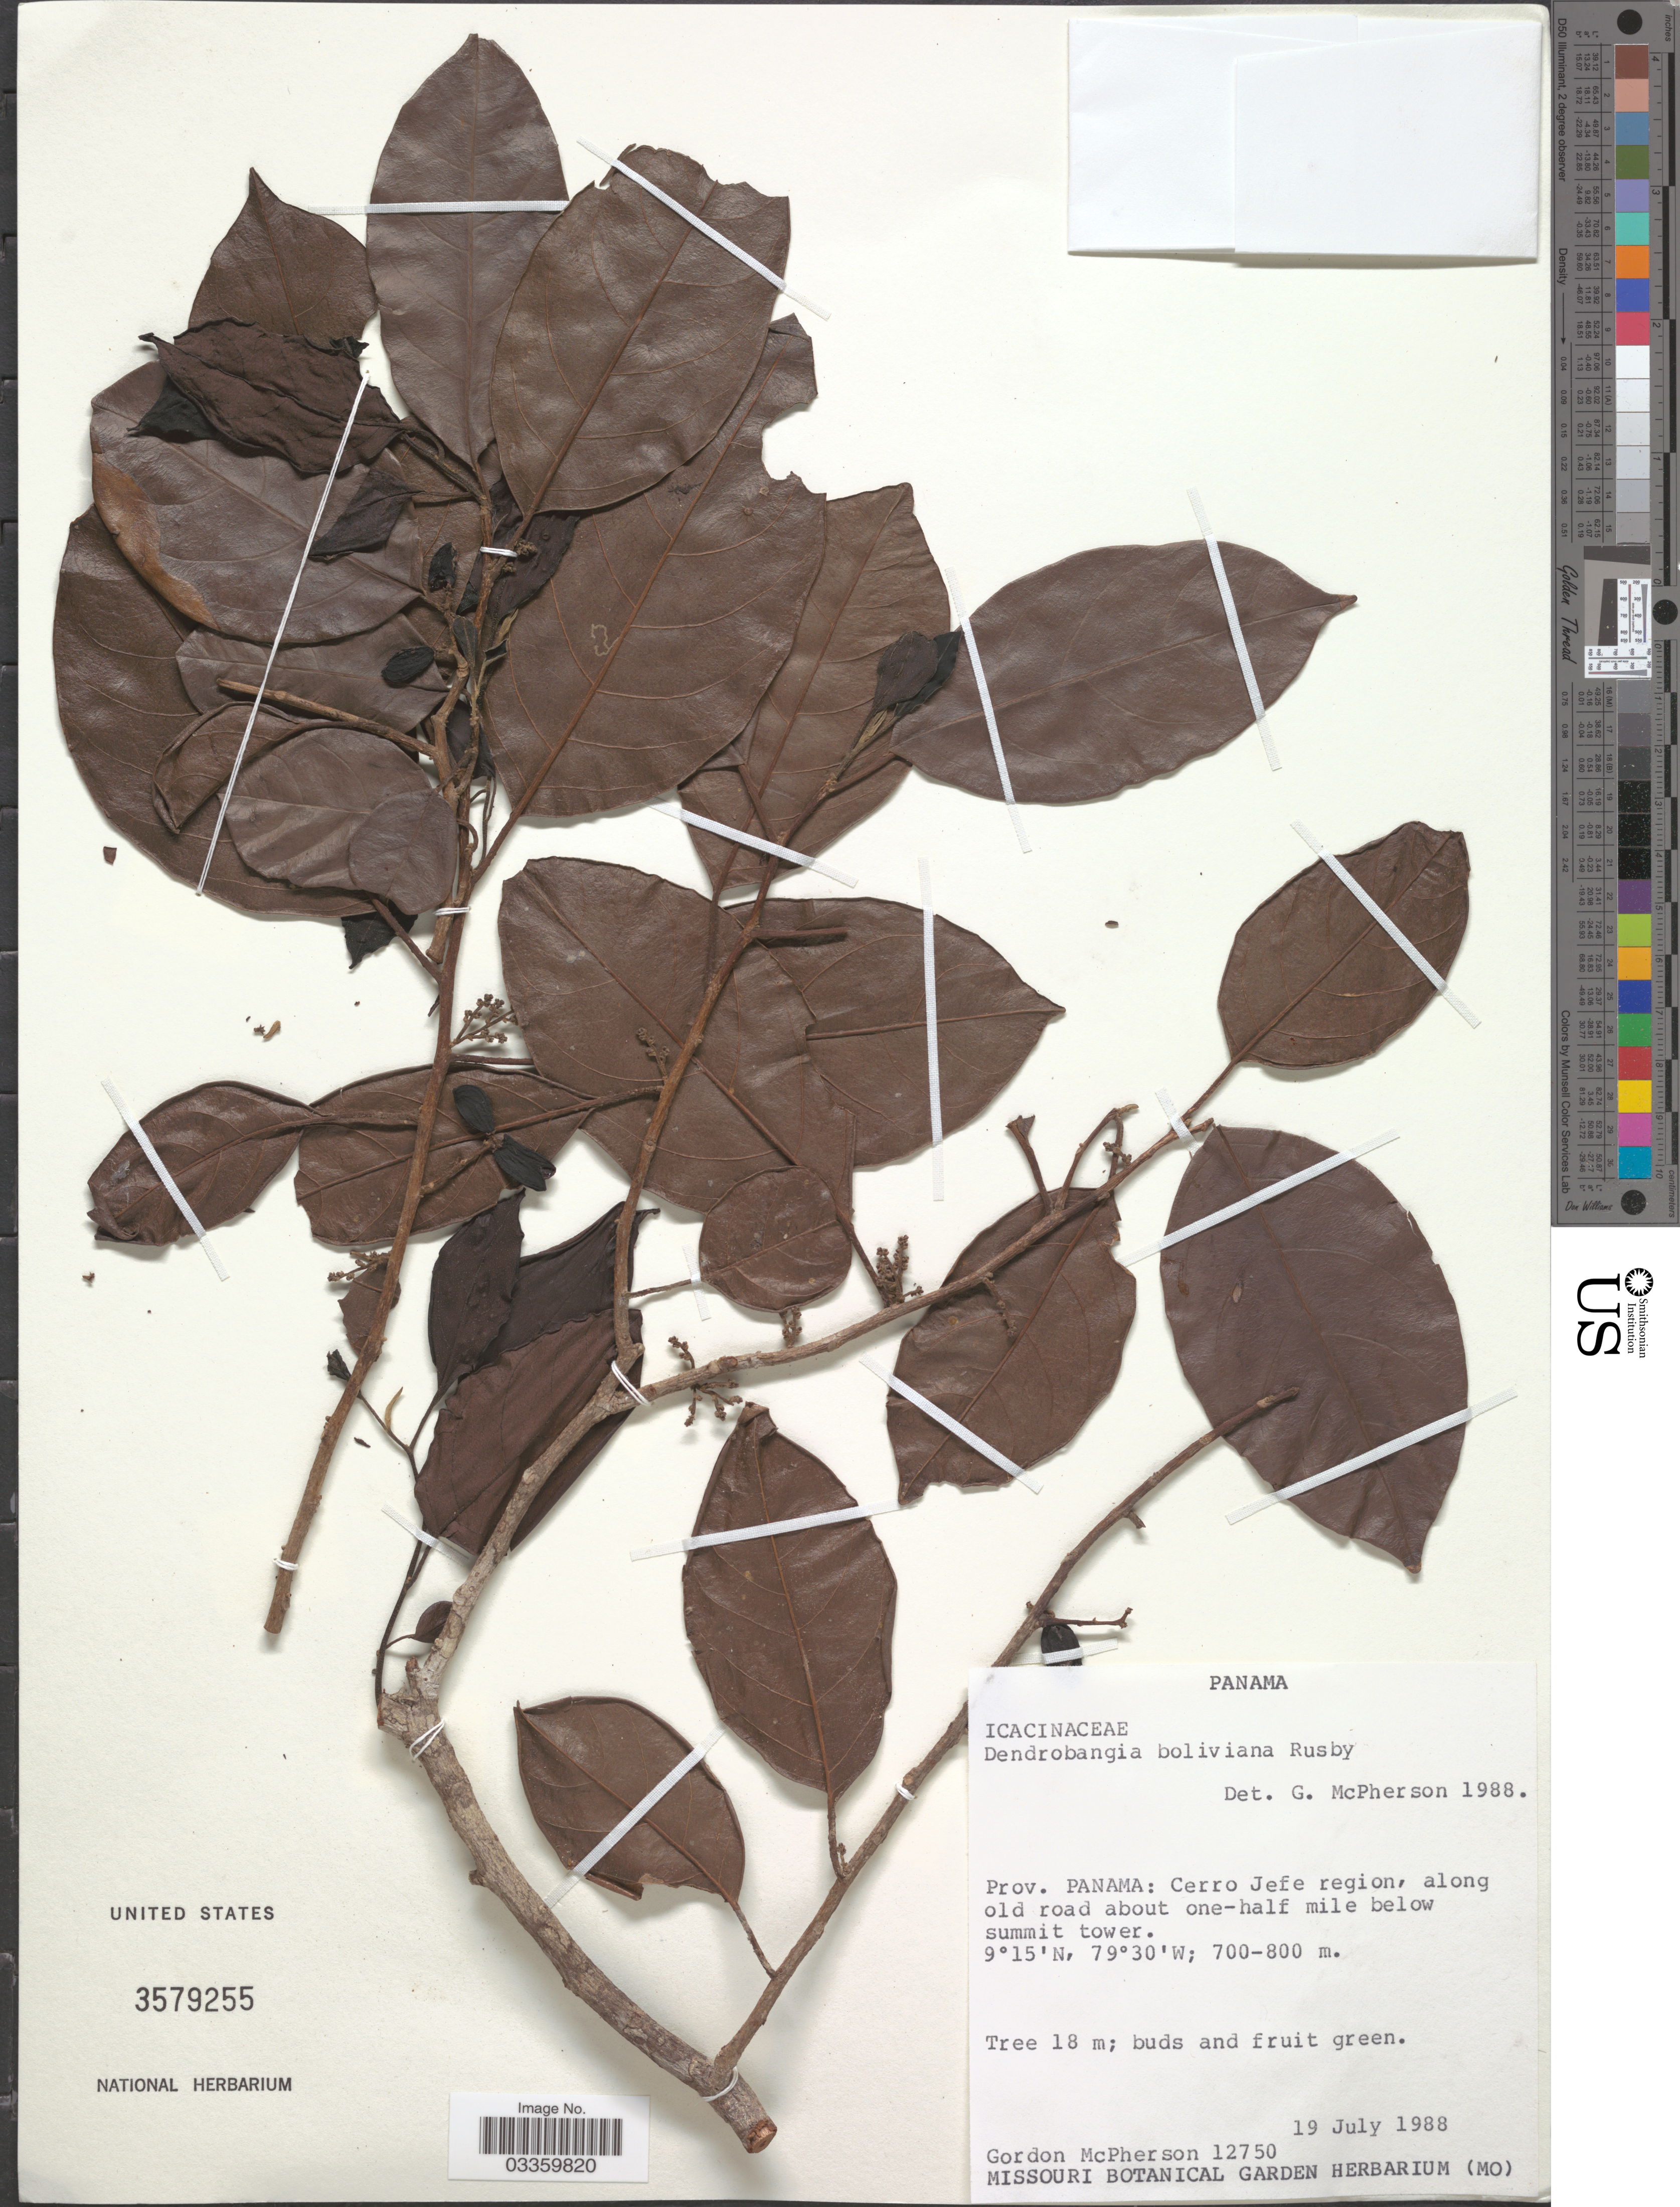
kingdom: Plantae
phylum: Tracheophyta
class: Magnoliopsida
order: Metteniusales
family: Metteniusaceae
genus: Dendrobangia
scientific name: Dendrobangia boliviana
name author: Rusby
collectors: G. D. McPherson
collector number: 12750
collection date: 1988-07-19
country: Panama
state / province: Panamá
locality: Cerro Jefe region, along old road about one-half mile below summit tower.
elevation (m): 700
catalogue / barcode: US 3579255